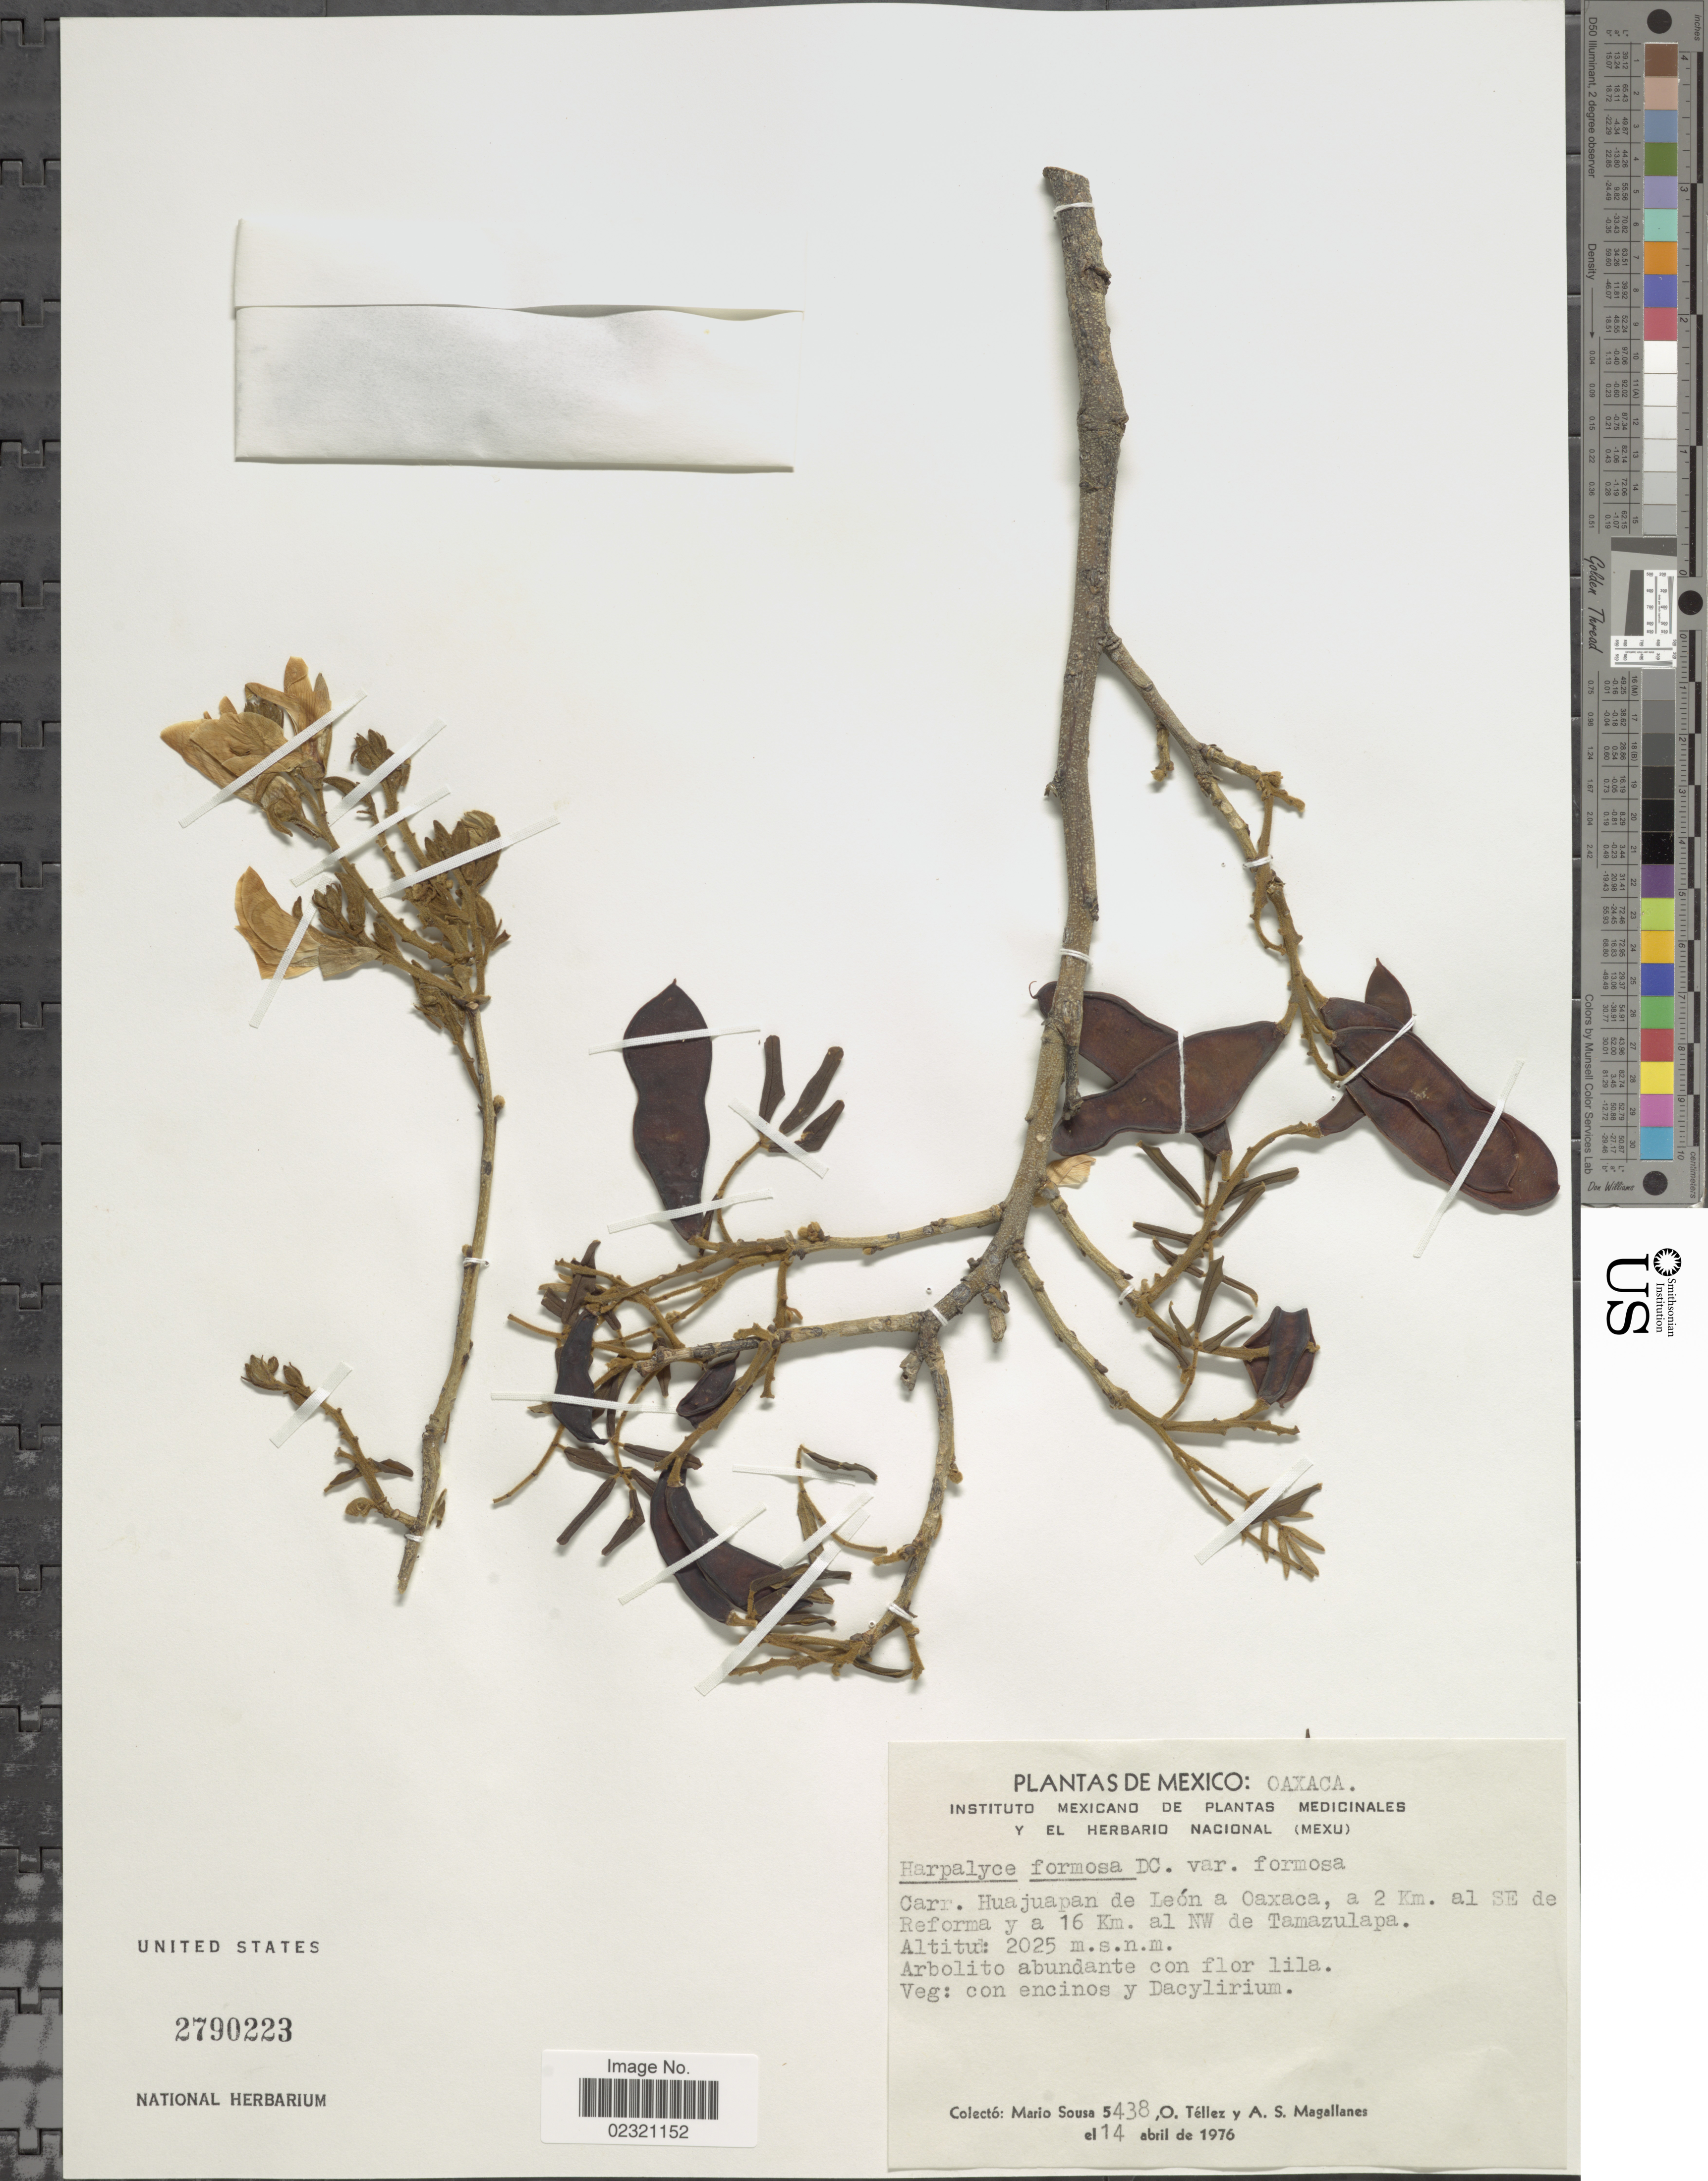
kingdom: Plantae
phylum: Tracheophyta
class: Magnoliopsida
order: Fabales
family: Fabaceae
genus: Harpalyce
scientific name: Harpalyce formosa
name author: DC.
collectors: M. Sousa S., O. Tellez & A. Magallanes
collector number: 5438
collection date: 1976-04-14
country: Mexico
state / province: Oaxaca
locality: Carr. Huajuapan de Leon a Oaxaca a 2 km al SE de Reforma y a 16 km al NW de Tamazulapa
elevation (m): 2025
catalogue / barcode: US 2790223